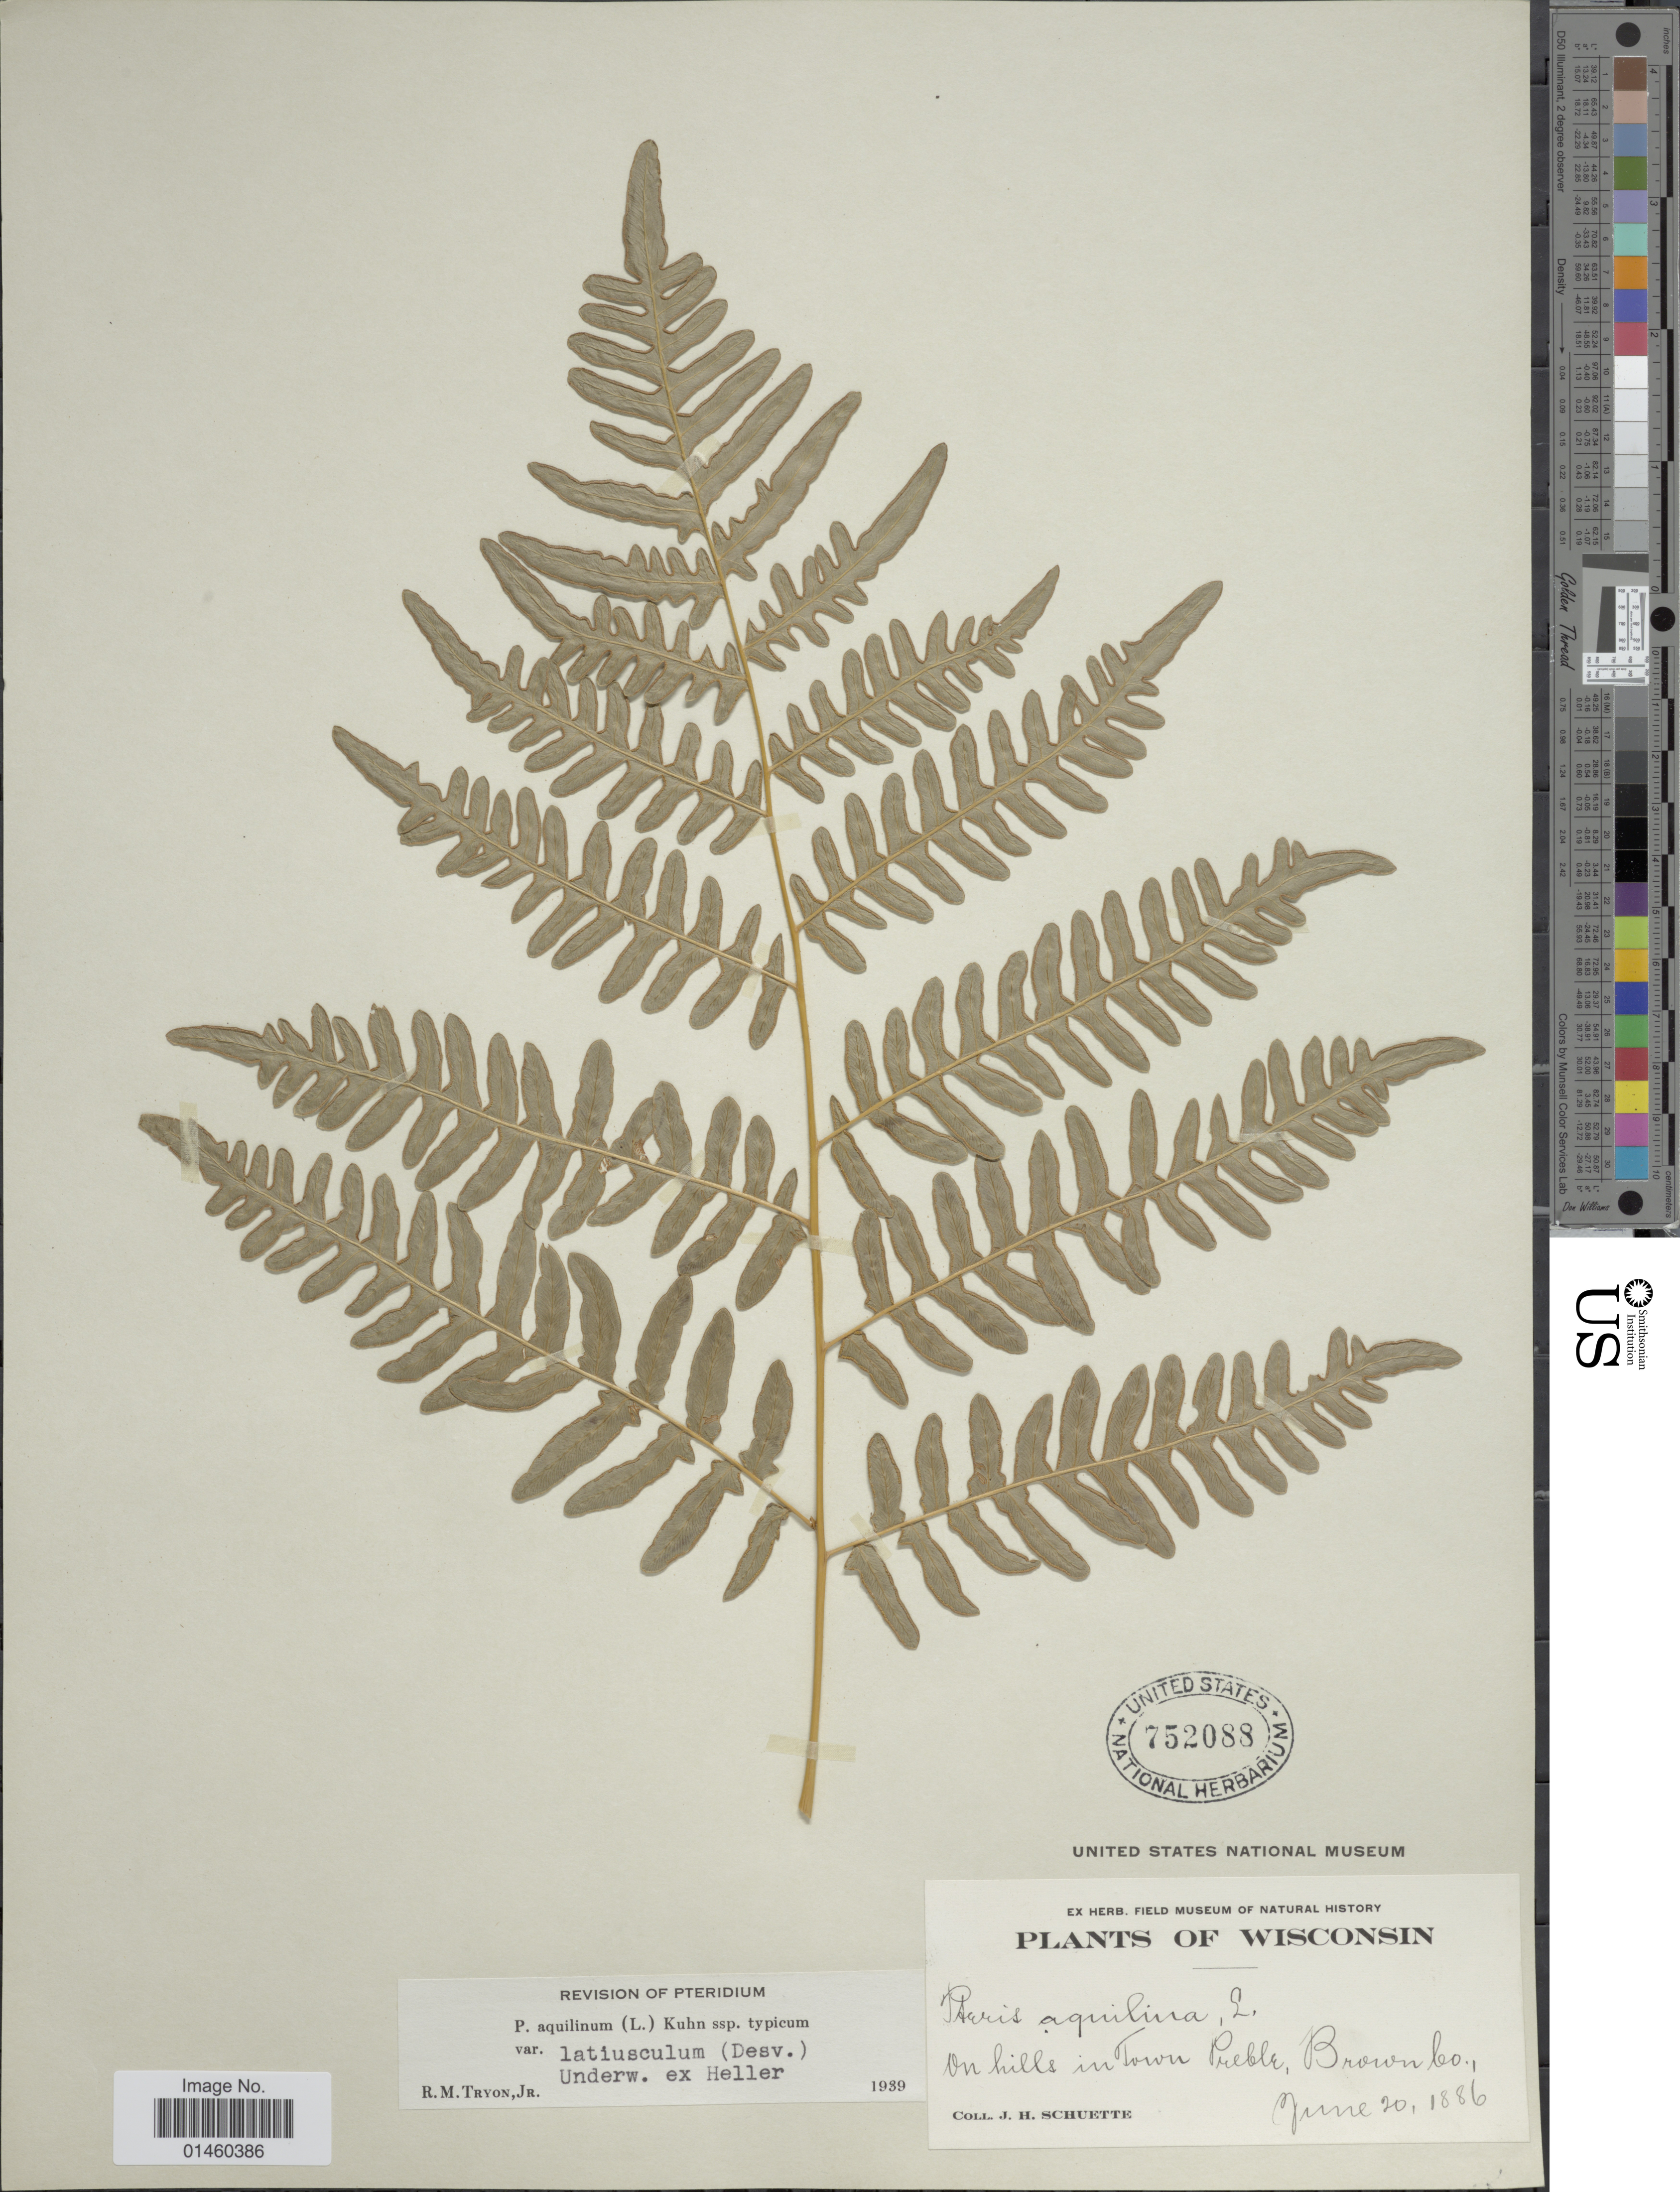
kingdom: Plantae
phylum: Tracheophyta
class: Polypodiopsida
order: Polypodiales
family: Dennstaedtiaceae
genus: Pteridium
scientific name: Pteridium aquilinum var. latiusculum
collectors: J. H. Schuette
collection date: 1886-06-20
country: United States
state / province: Wisconsin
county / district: Brown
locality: On hills in Town Preble, Brown Co.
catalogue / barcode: US 752088